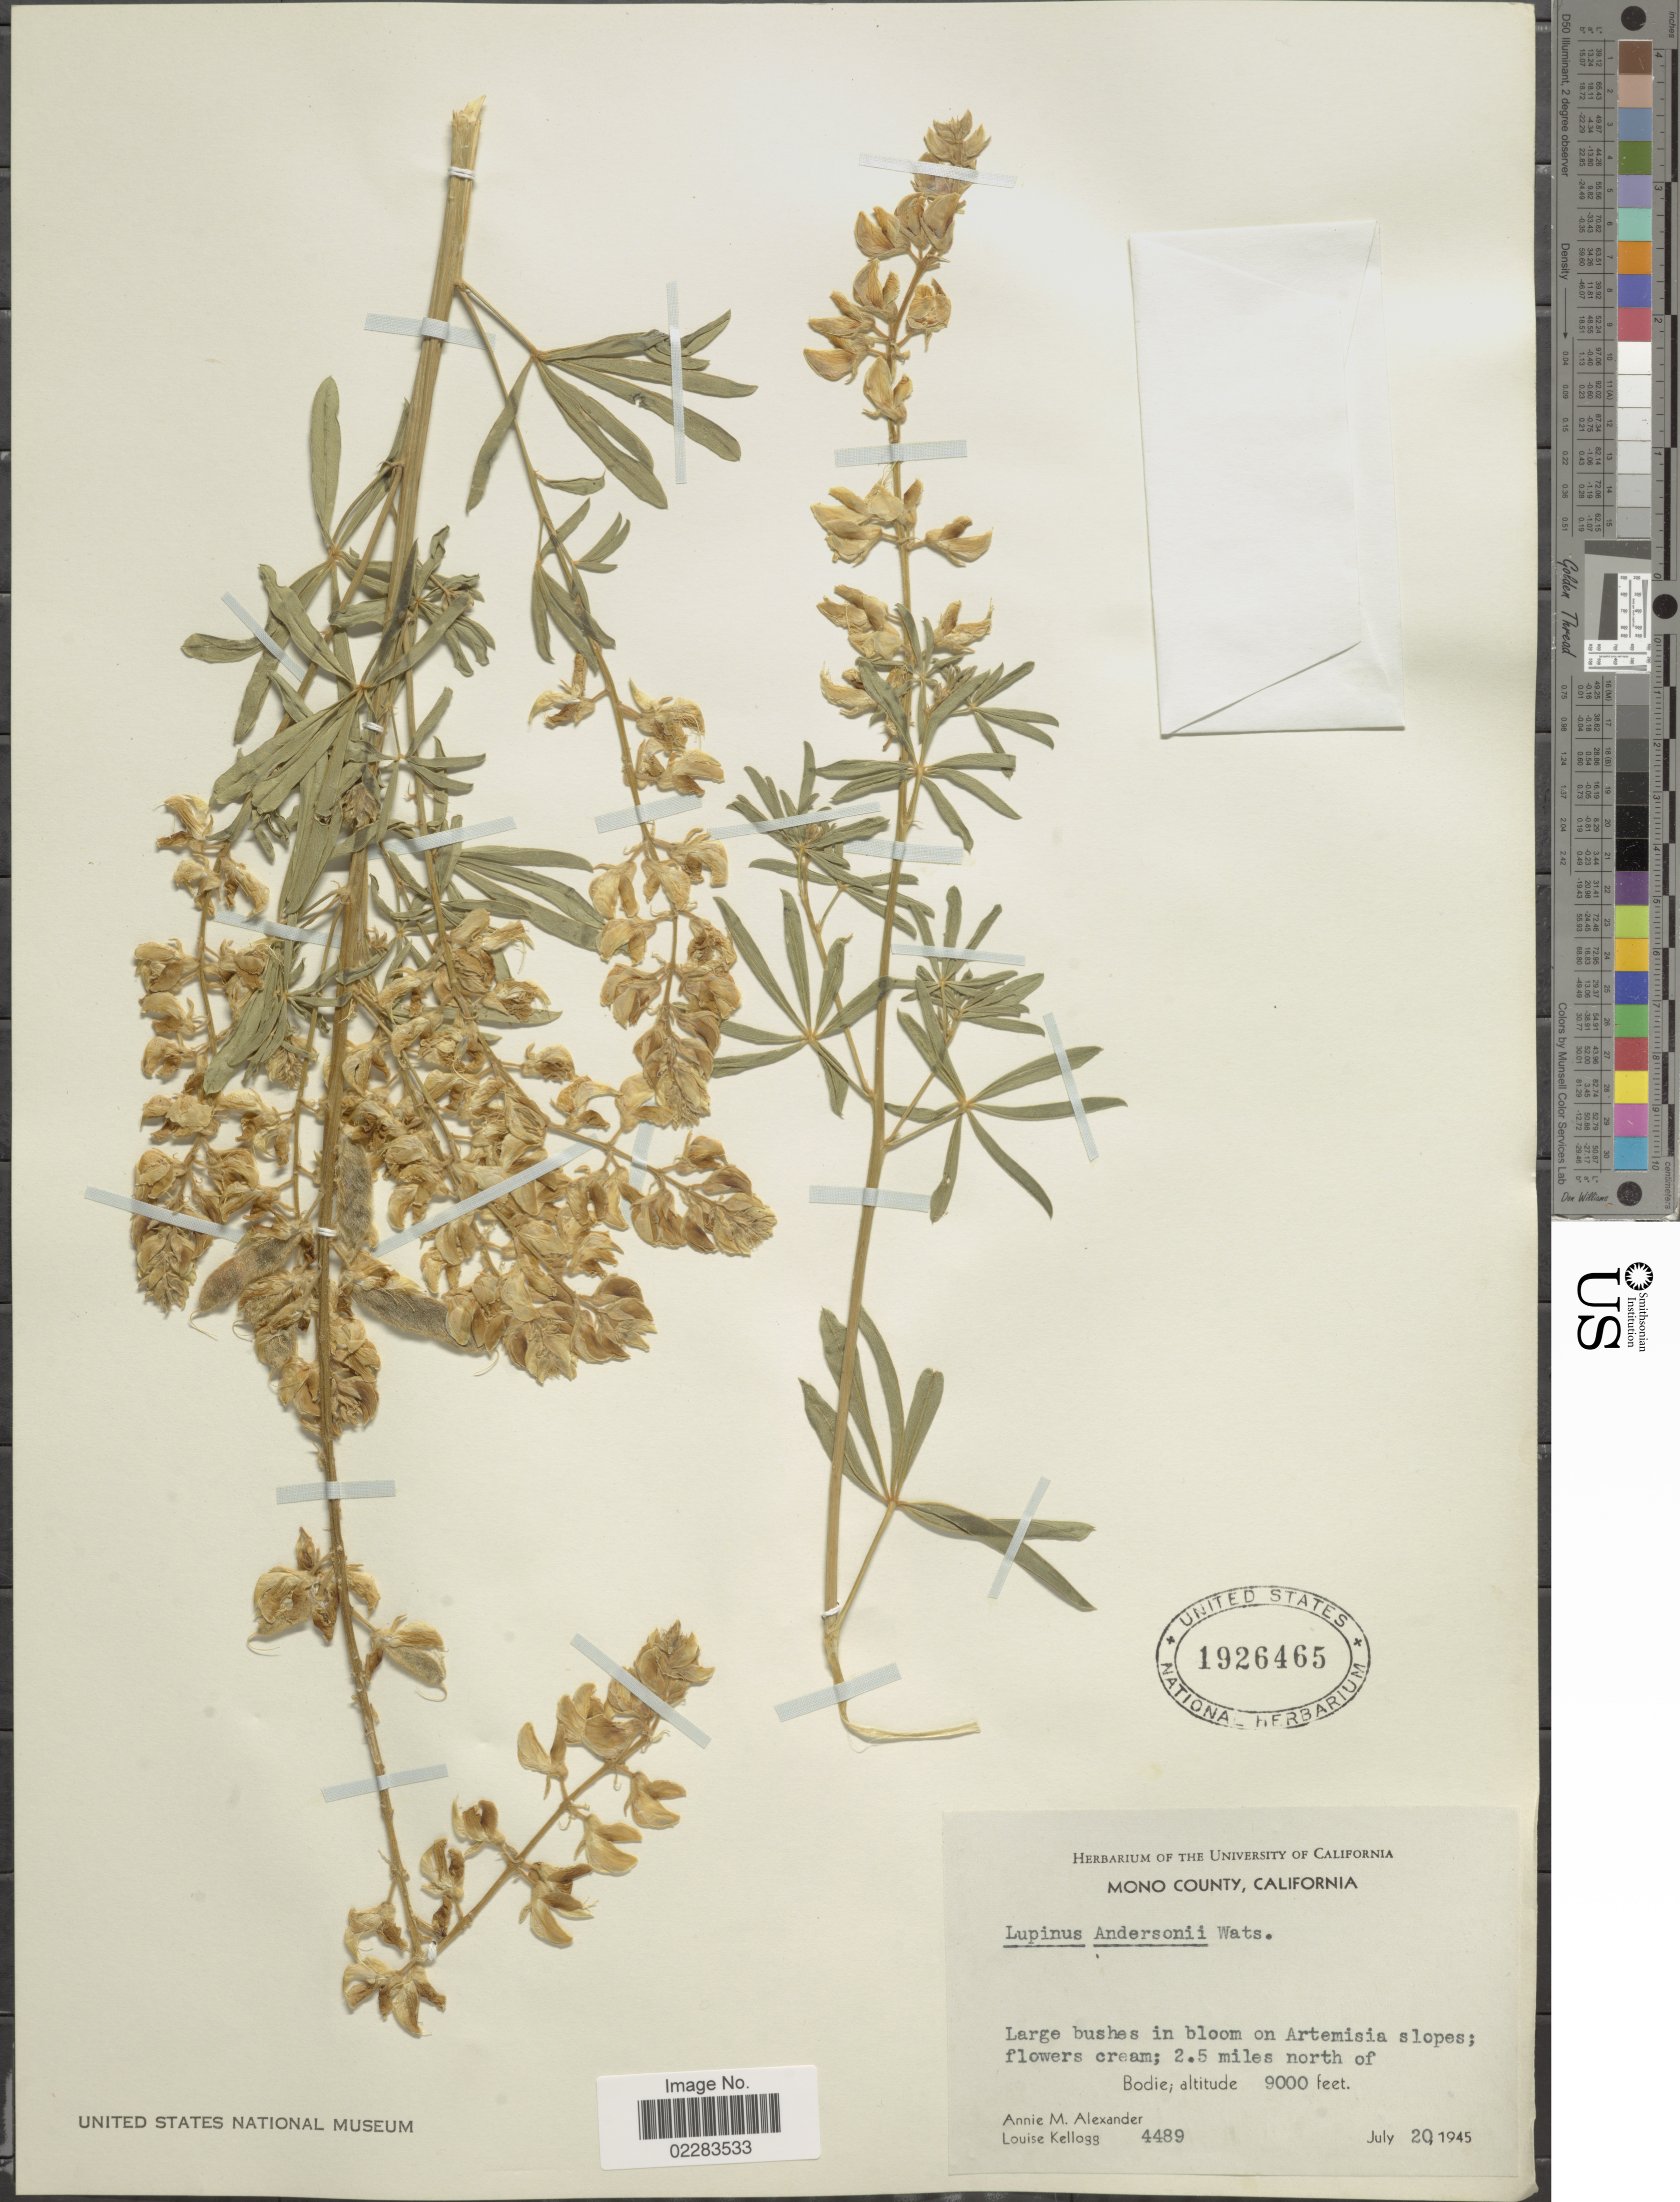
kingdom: Plantae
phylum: Tracheophyta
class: Magnoliopsida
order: Fabales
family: Fabaceae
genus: Lupinus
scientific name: Lupinus albicaulis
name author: Douglas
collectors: A. M. Alexander & L. Kellogg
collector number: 4489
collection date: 1945-07-20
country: United States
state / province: California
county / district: Mono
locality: Mono County. 2.5 miles north of Bodie.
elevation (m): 2743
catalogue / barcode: US 1926465